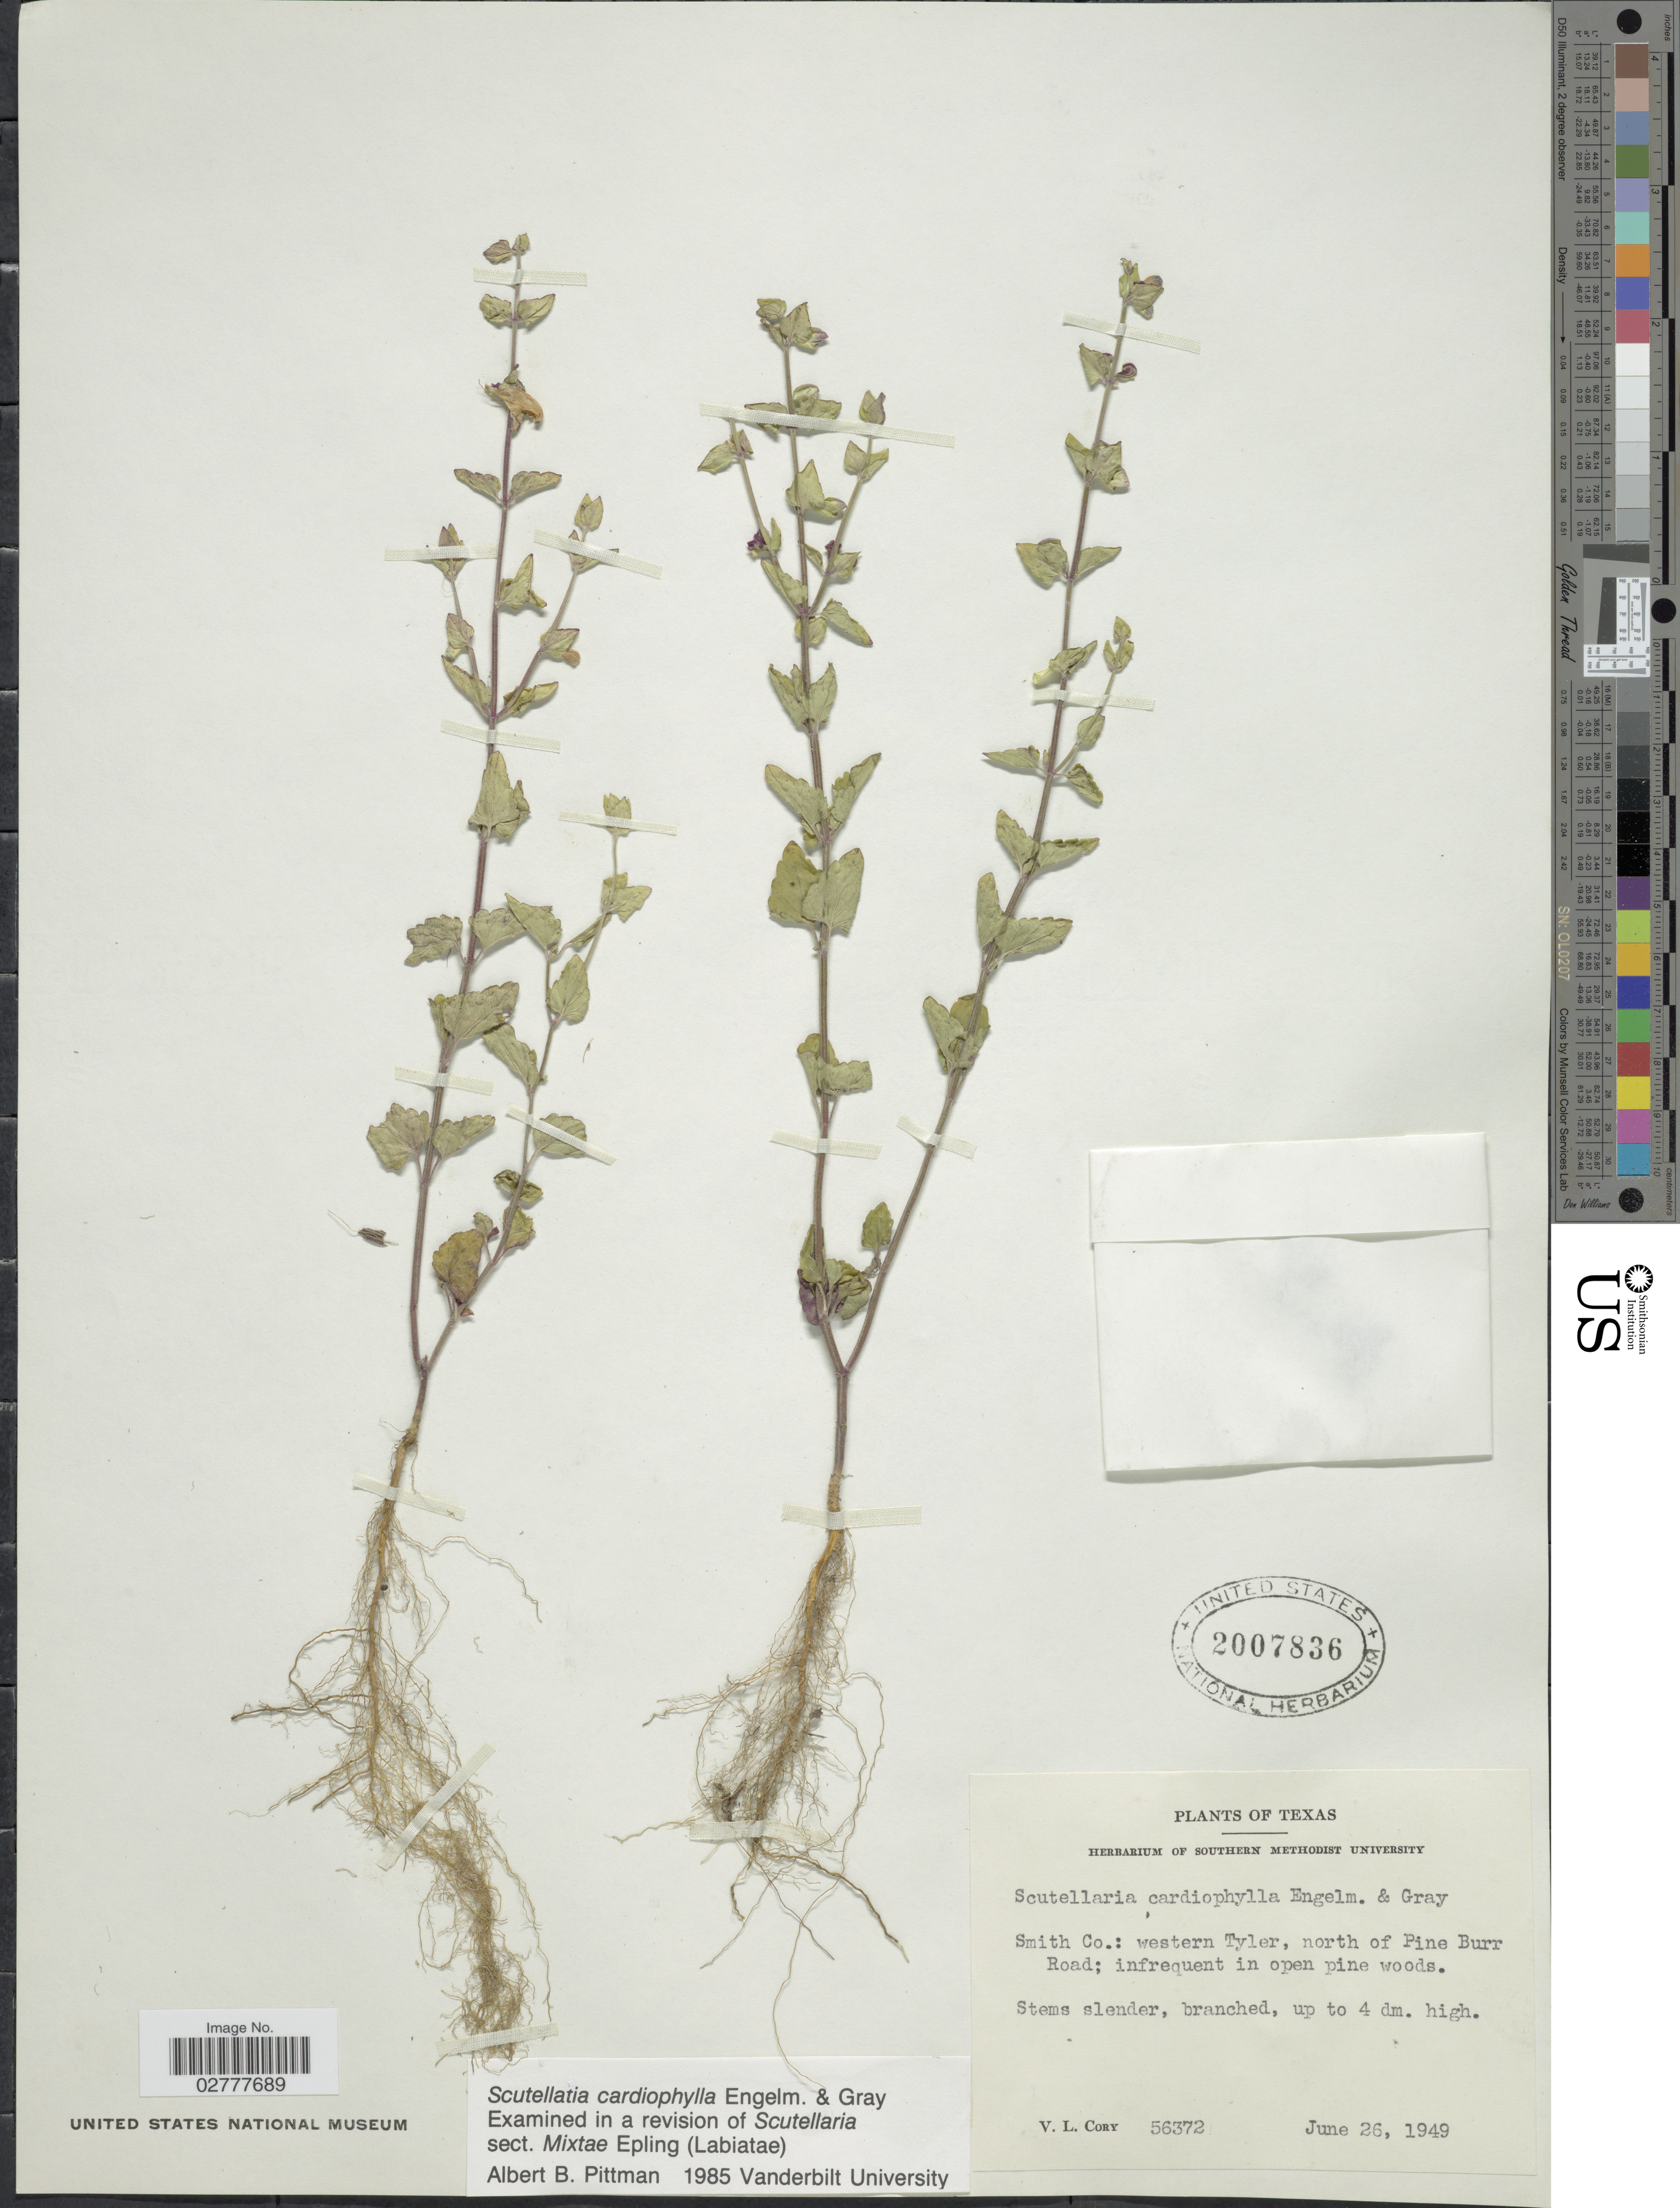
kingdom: Plantae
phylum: Tracheophyta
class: Magnoliopsida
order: Lamiales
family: Lamiaceae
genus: Scutellaria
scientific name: Scutellaria cardiophylla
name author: Engelm. & A. Gray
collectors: V. Cory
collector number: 56372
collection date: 1949-06-26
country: United States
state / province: Texas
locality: Smith Co.: western Tyler, north of Pine Burr Road.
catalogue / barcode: US 2007836